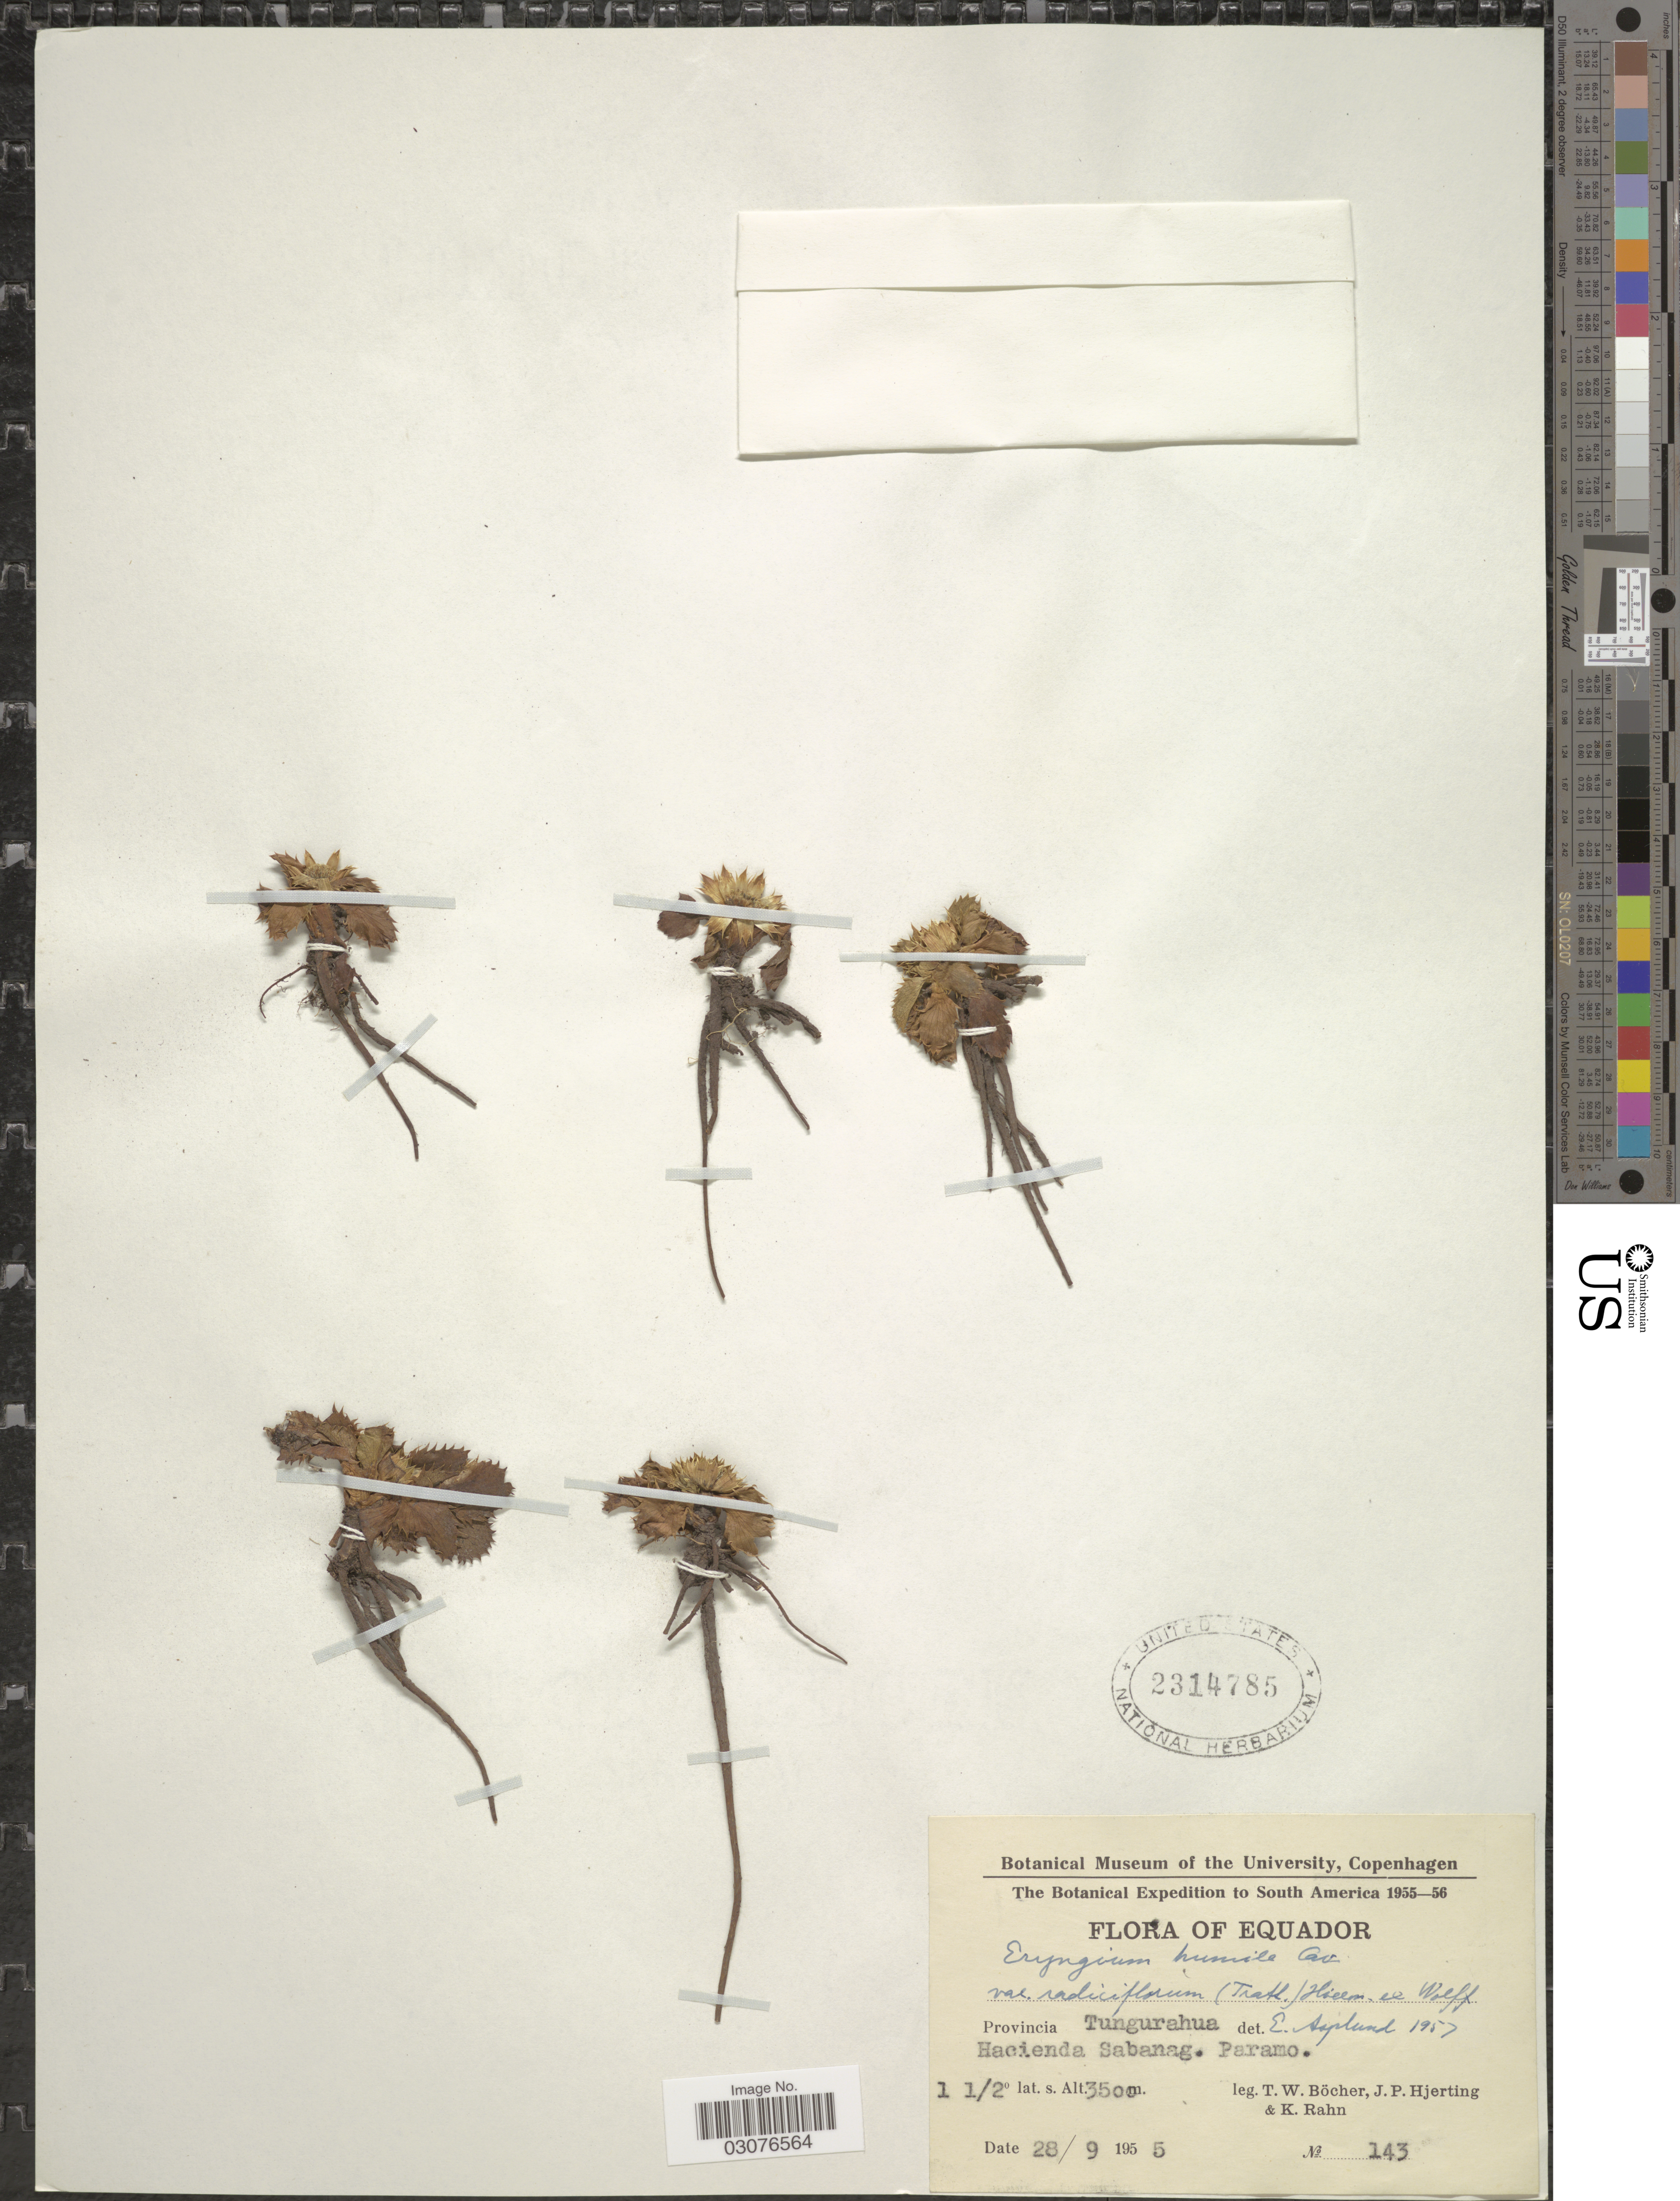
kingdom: Plantae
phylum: Tracheophyta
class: Magnoliopsida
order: Apiales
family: Apiaceae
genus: Eryngium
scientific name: Eryngium bourgatii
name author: Gouan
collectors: T. Böcher, J. P. Hjerting & K. Rahn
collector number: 143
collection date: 1955-09-28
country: Ecuador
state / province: Tungurahua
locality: Hacienda Sabanag. Paramo.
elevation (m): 3500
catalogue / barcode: US 2314785